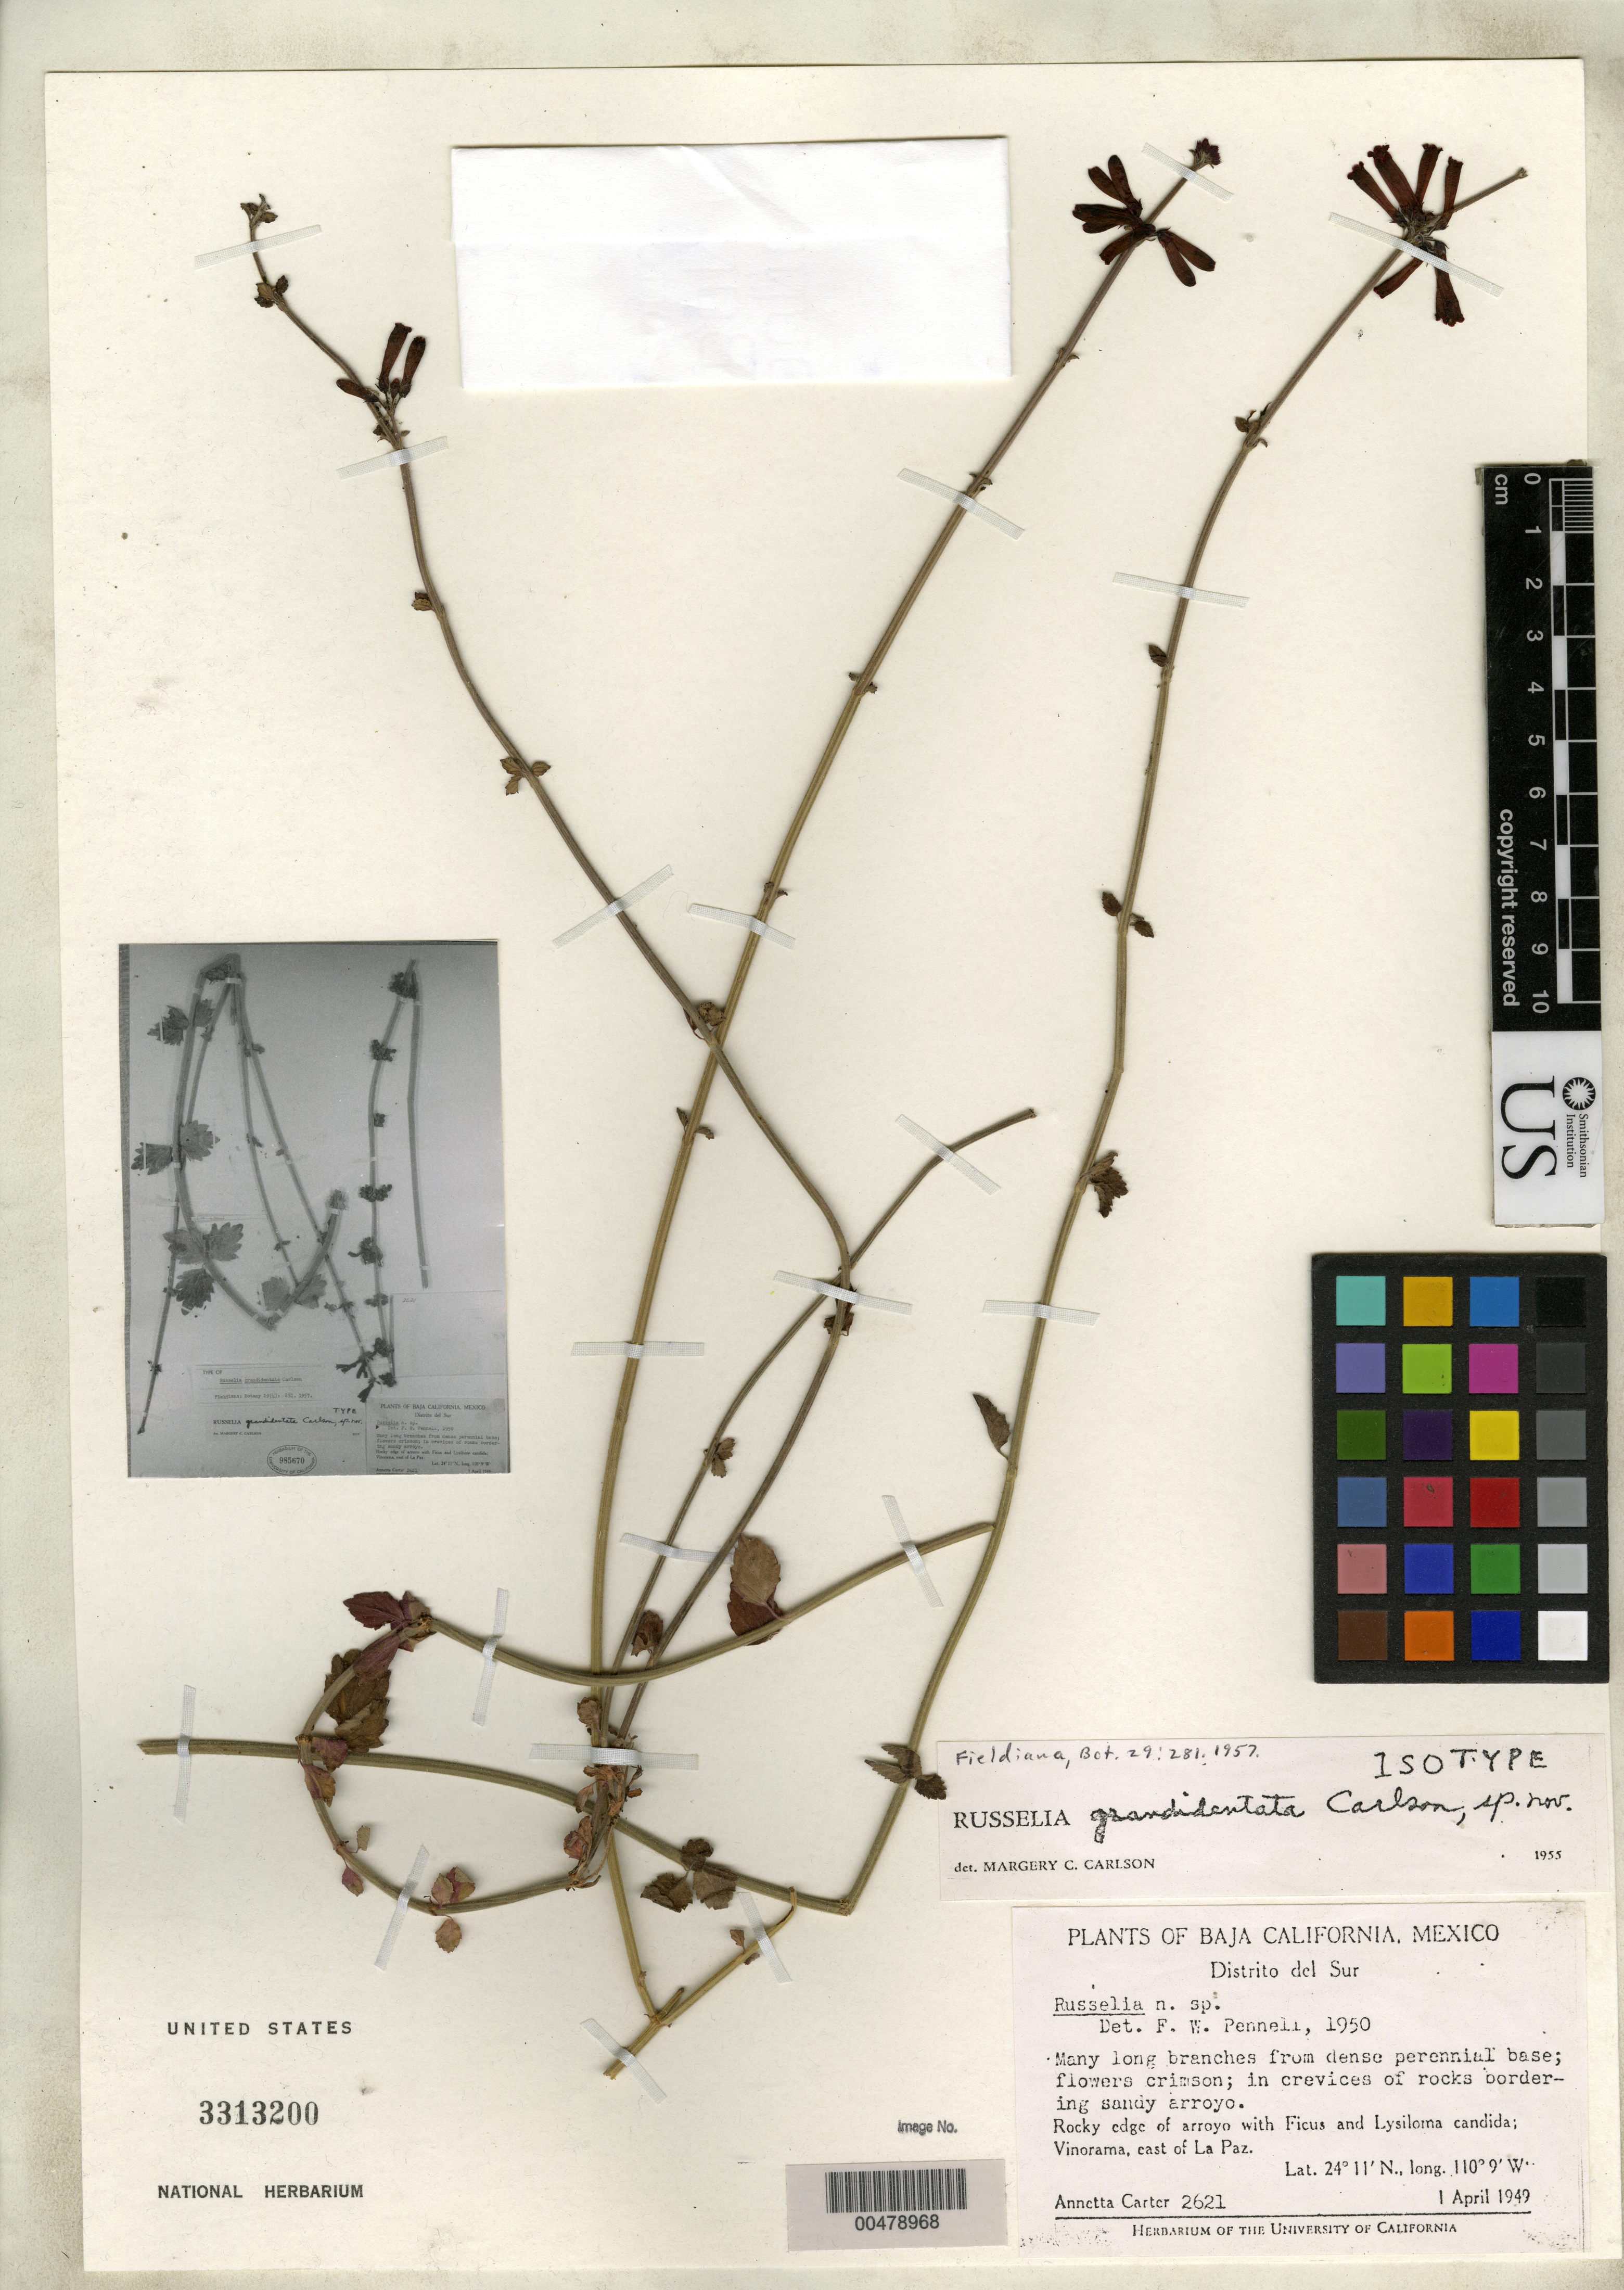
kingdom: Plantae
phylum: Tracheophyta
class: Magnoliopsida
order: Lamiales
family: Plantaginaceae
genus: Russelia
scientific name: Russelia grandidentata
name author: Carlson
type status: Isotype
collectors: A. M. Carter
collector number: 2621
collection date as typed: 01 Apr 1949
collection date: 1949-04-01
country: Mexico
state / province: Baja California Sur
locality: Vinorama, E of La Paz.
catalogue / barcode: US 3313200